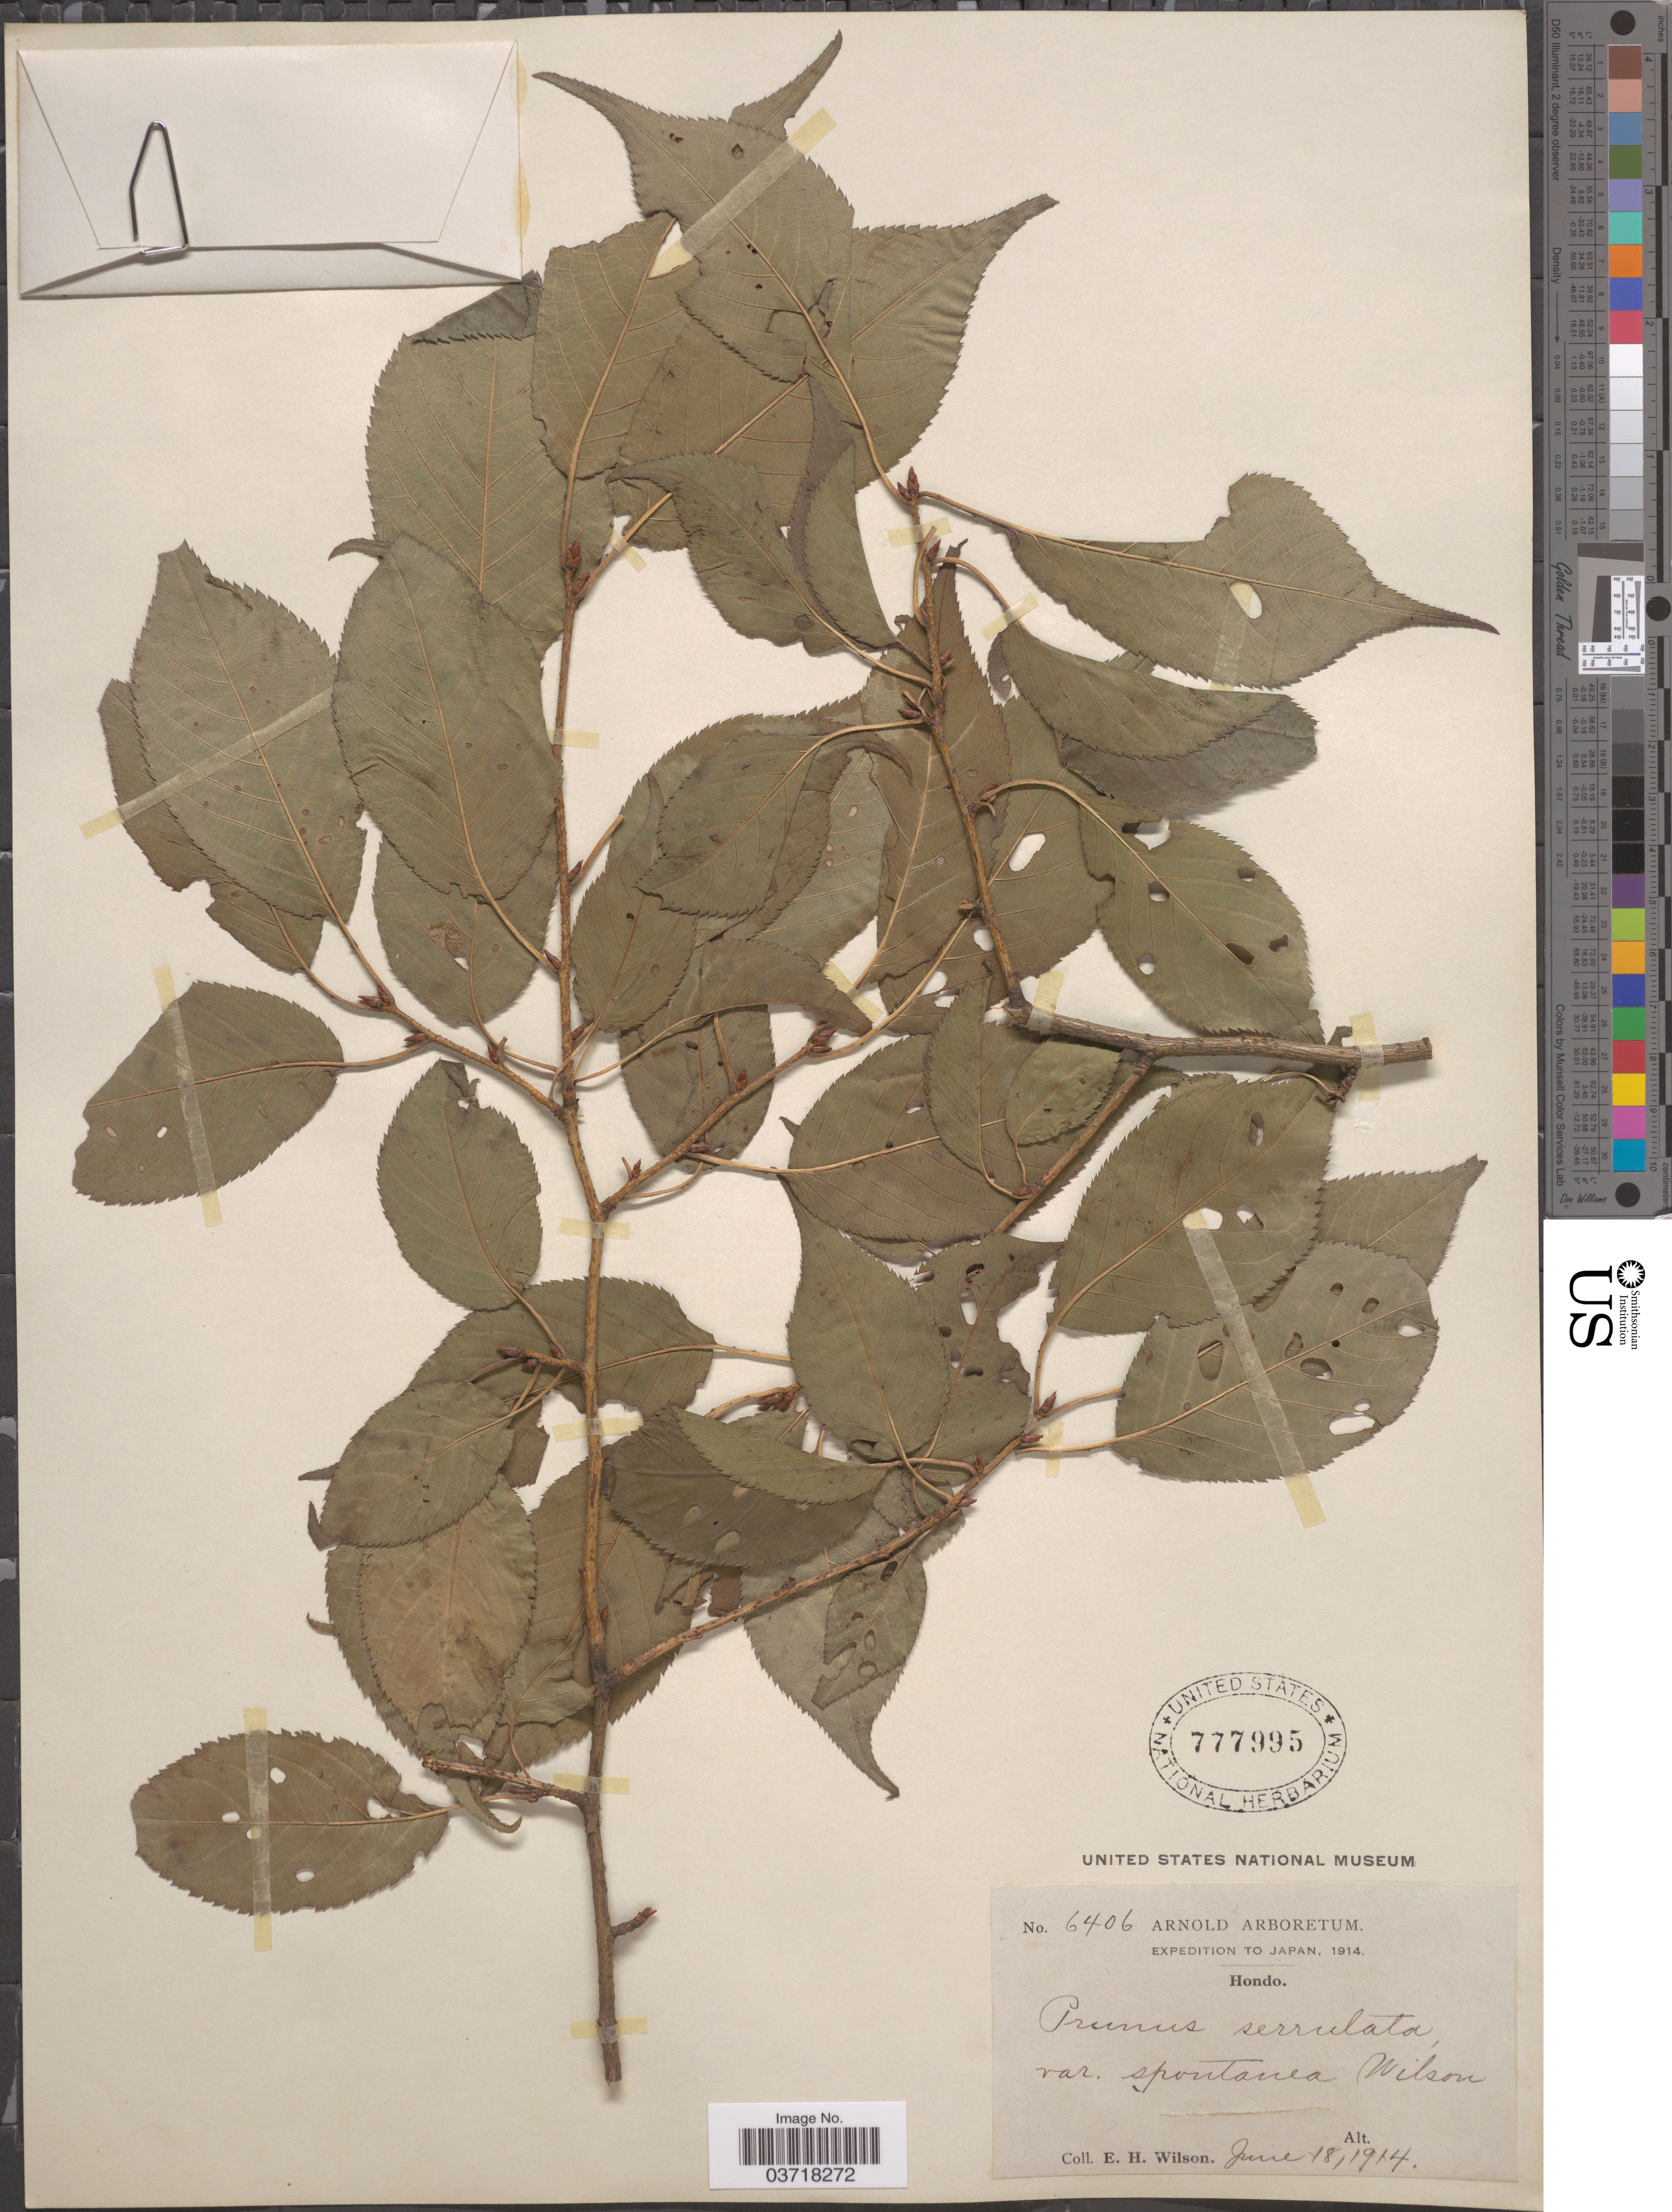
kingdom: Plantae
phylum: Tracheophyta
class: Magnoliopsida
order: Rosales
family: Rosaceae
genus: Prunus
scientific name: Prunus serrulata var. spontanea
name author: E.H. Wilson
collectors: E. Wilson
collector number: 6406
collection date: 1914-06-18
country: Japan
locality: Hondo.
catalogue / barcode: US 777995